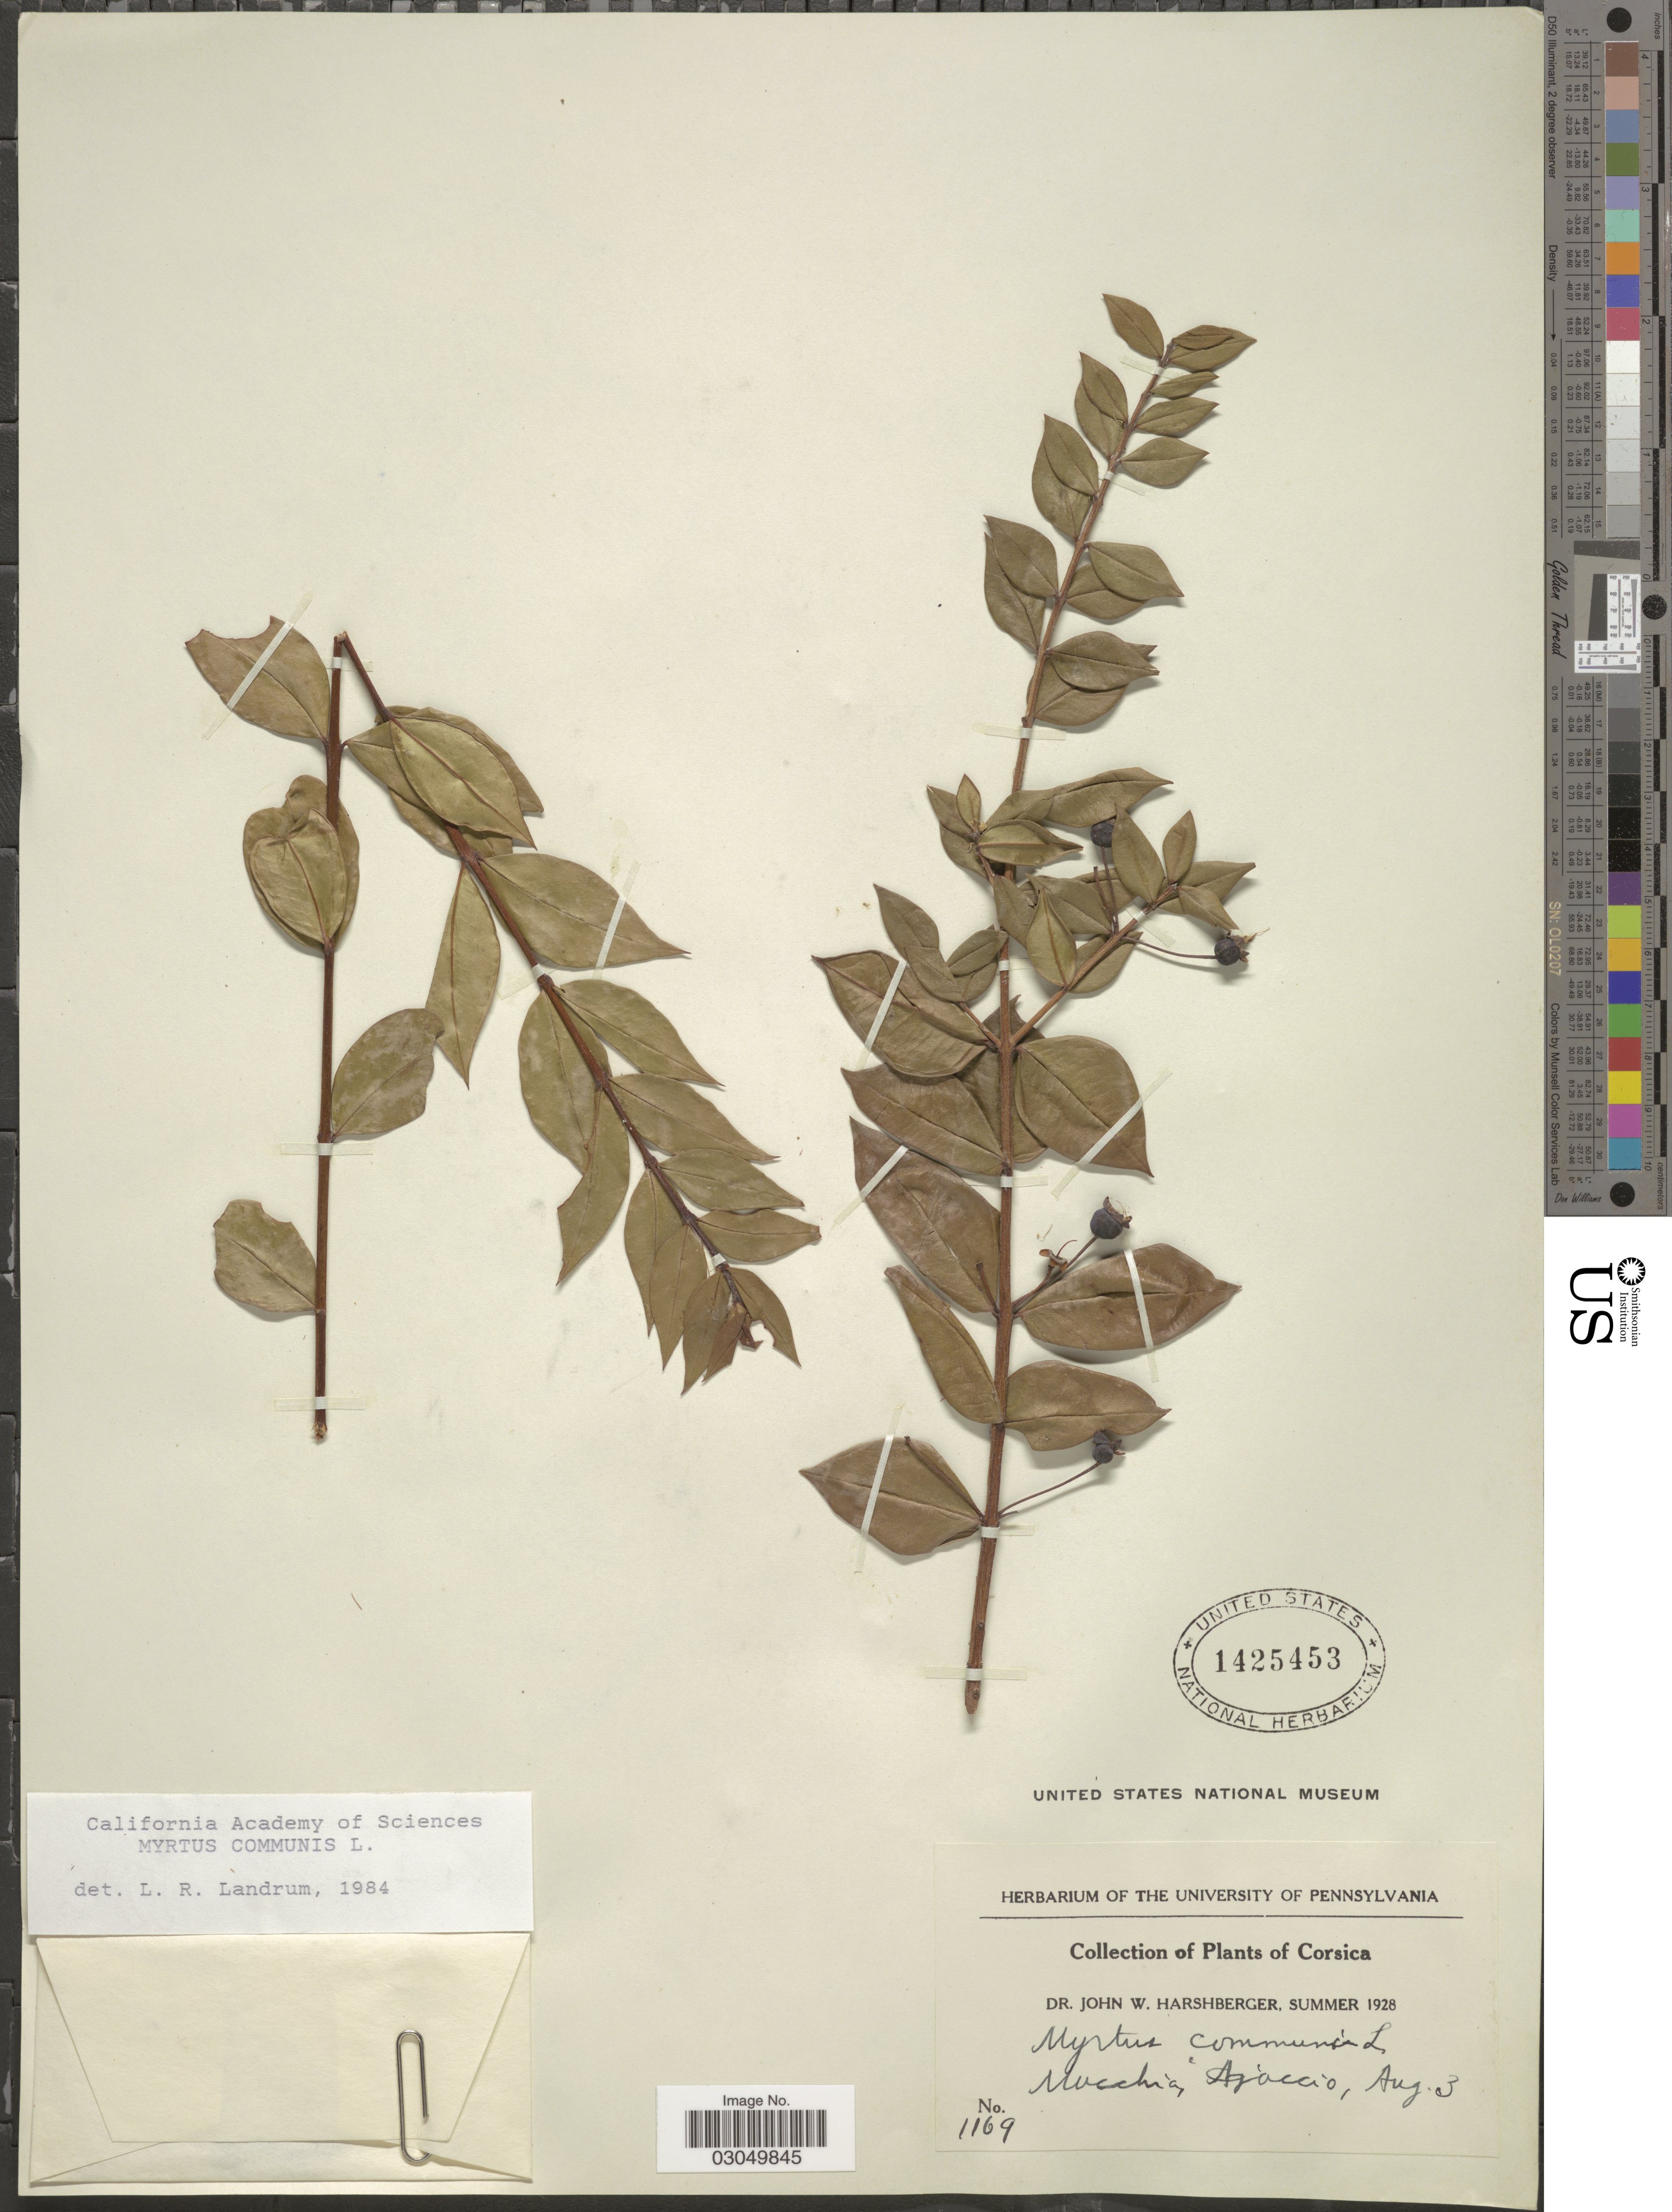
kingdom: Plantae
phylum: Tracheophyta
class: Magnoliopsida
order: Myrtales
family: Myrtaceae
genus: Myrtus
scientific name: Myrtus communis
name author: L.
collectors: J. W. Harshberger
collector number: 1169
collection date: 1928-08-03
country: France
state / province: Corsica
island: Corse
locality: Mucchia, Ajaccio.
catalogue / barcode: US 1425453